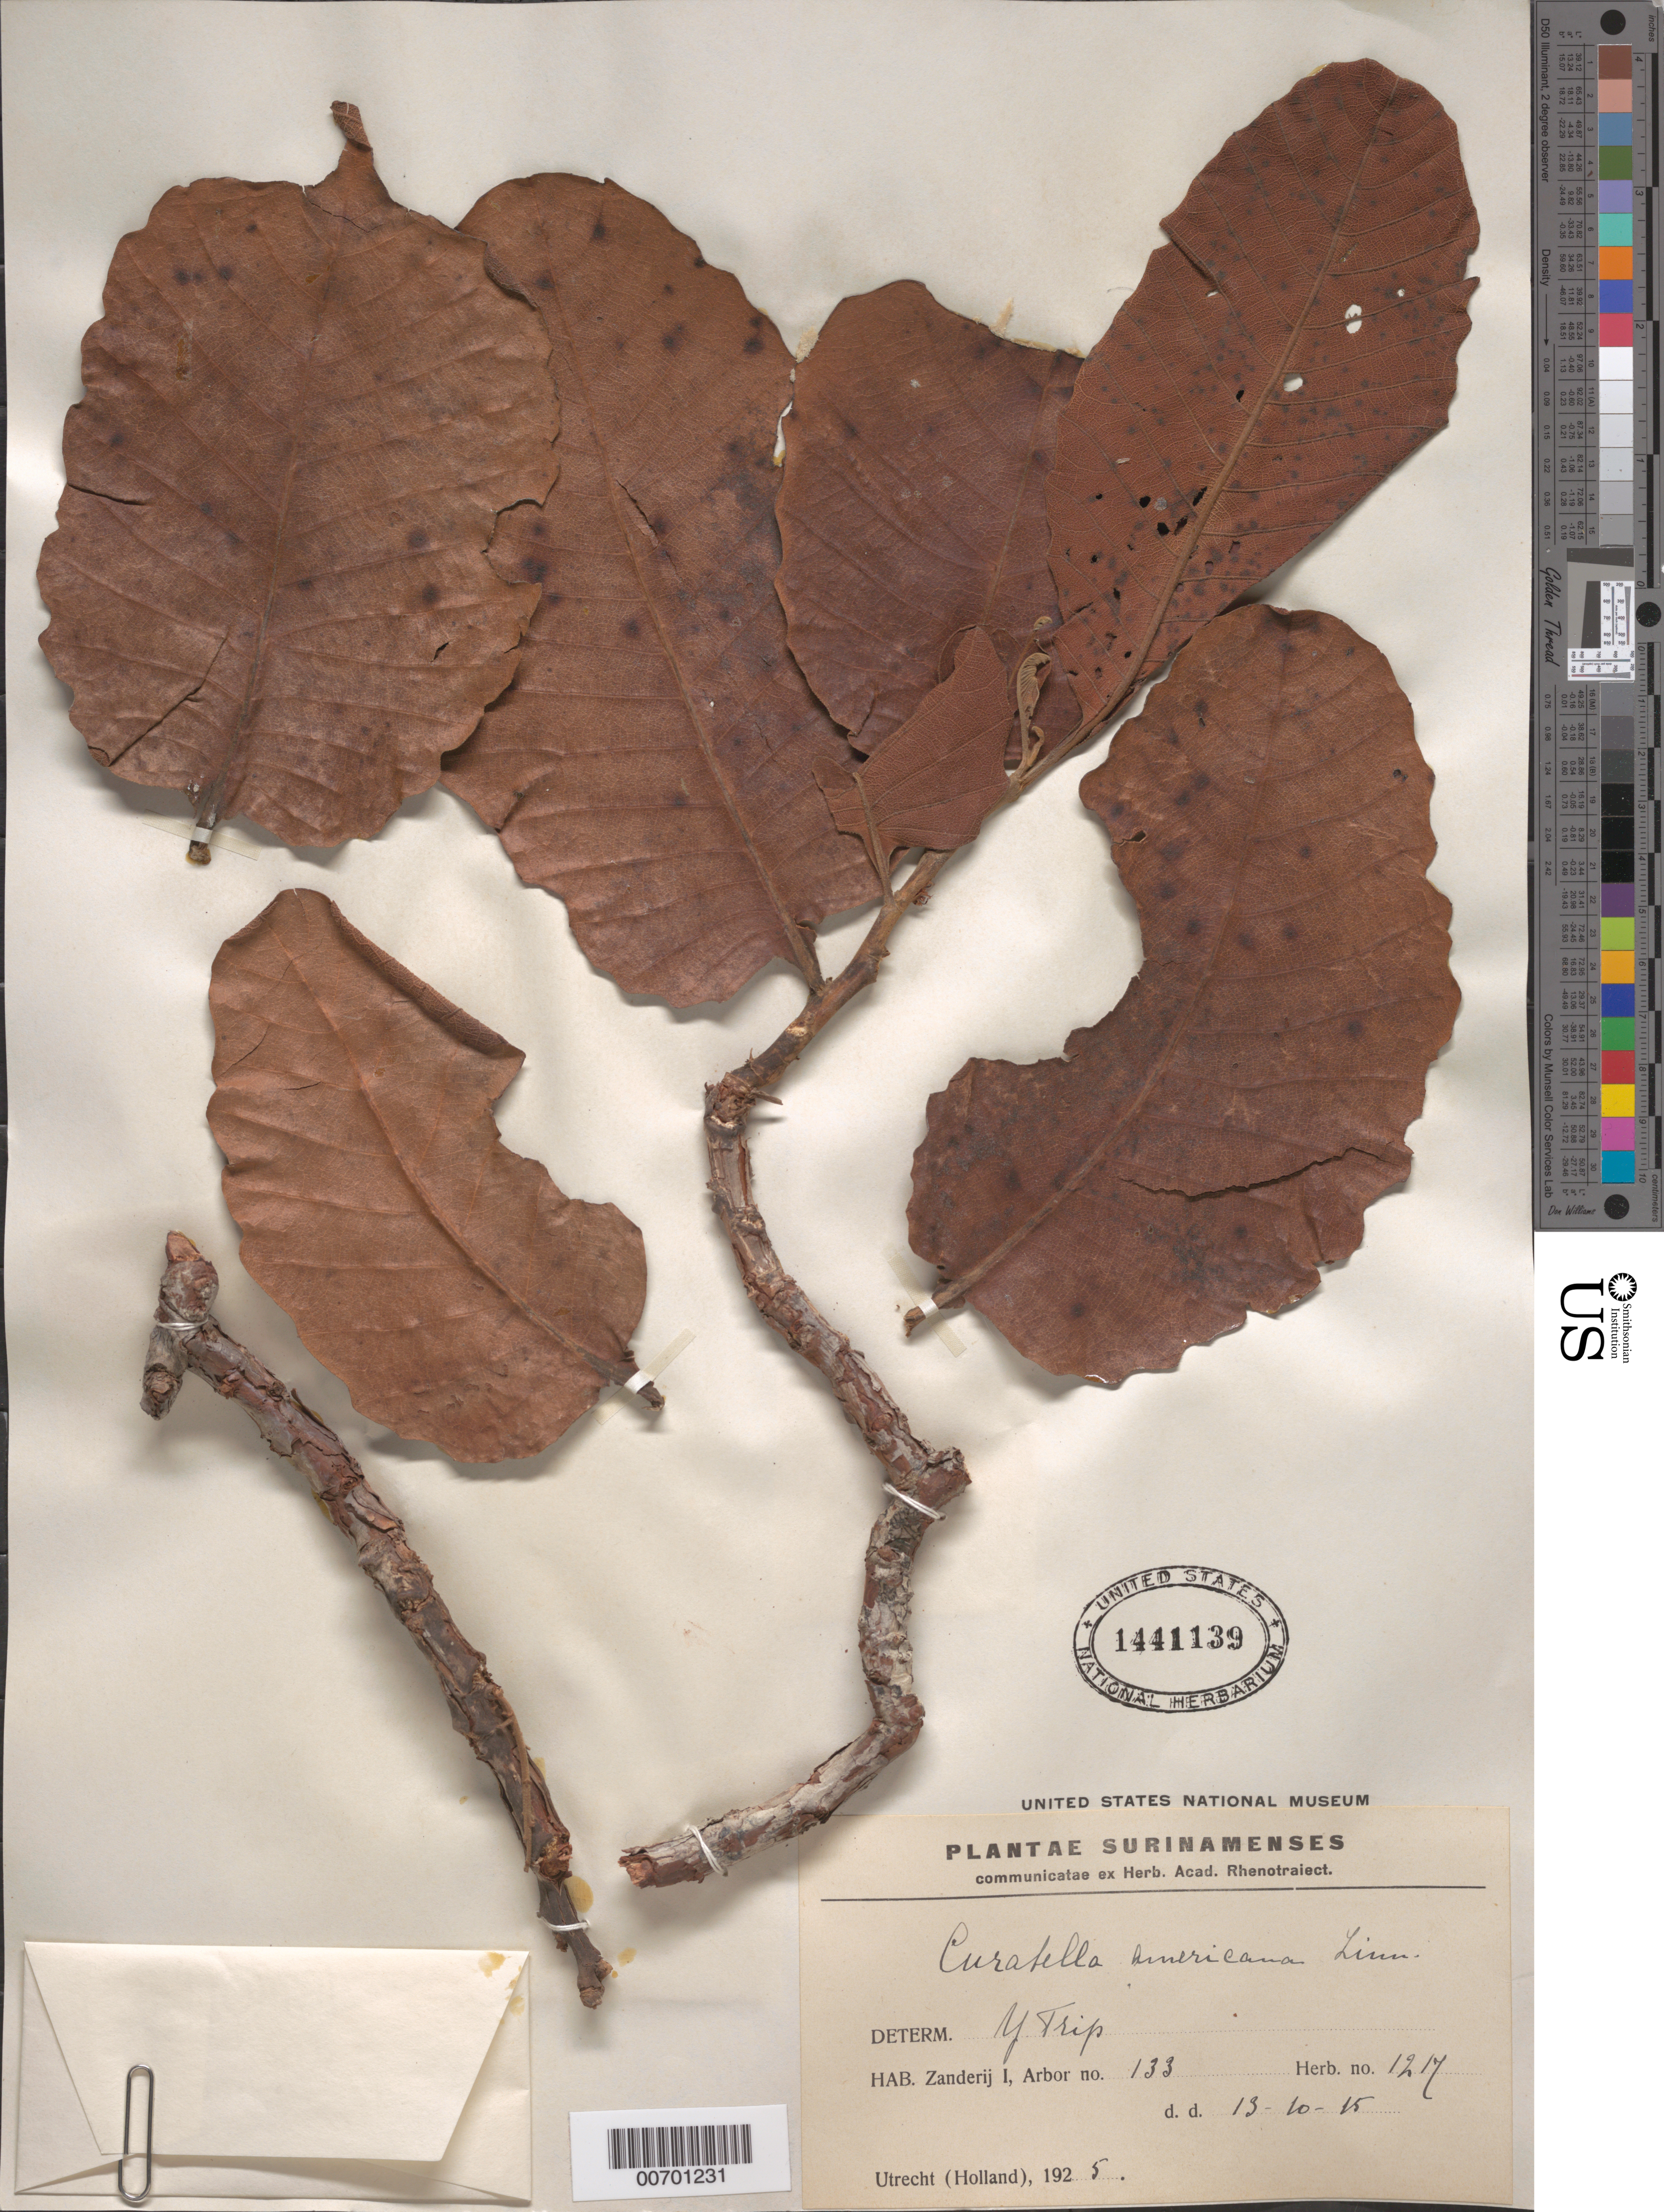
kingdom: Plantae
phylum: Tracheophyta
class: Magnoliopsida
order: Dilleniales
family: Dilleniaceae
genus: Curatella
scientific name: Curatella americana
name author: L.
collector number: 1217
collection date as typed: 13-Oct-15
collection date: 1915-10-13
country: Suriname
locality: Zanderij I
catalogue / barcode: US 1441139